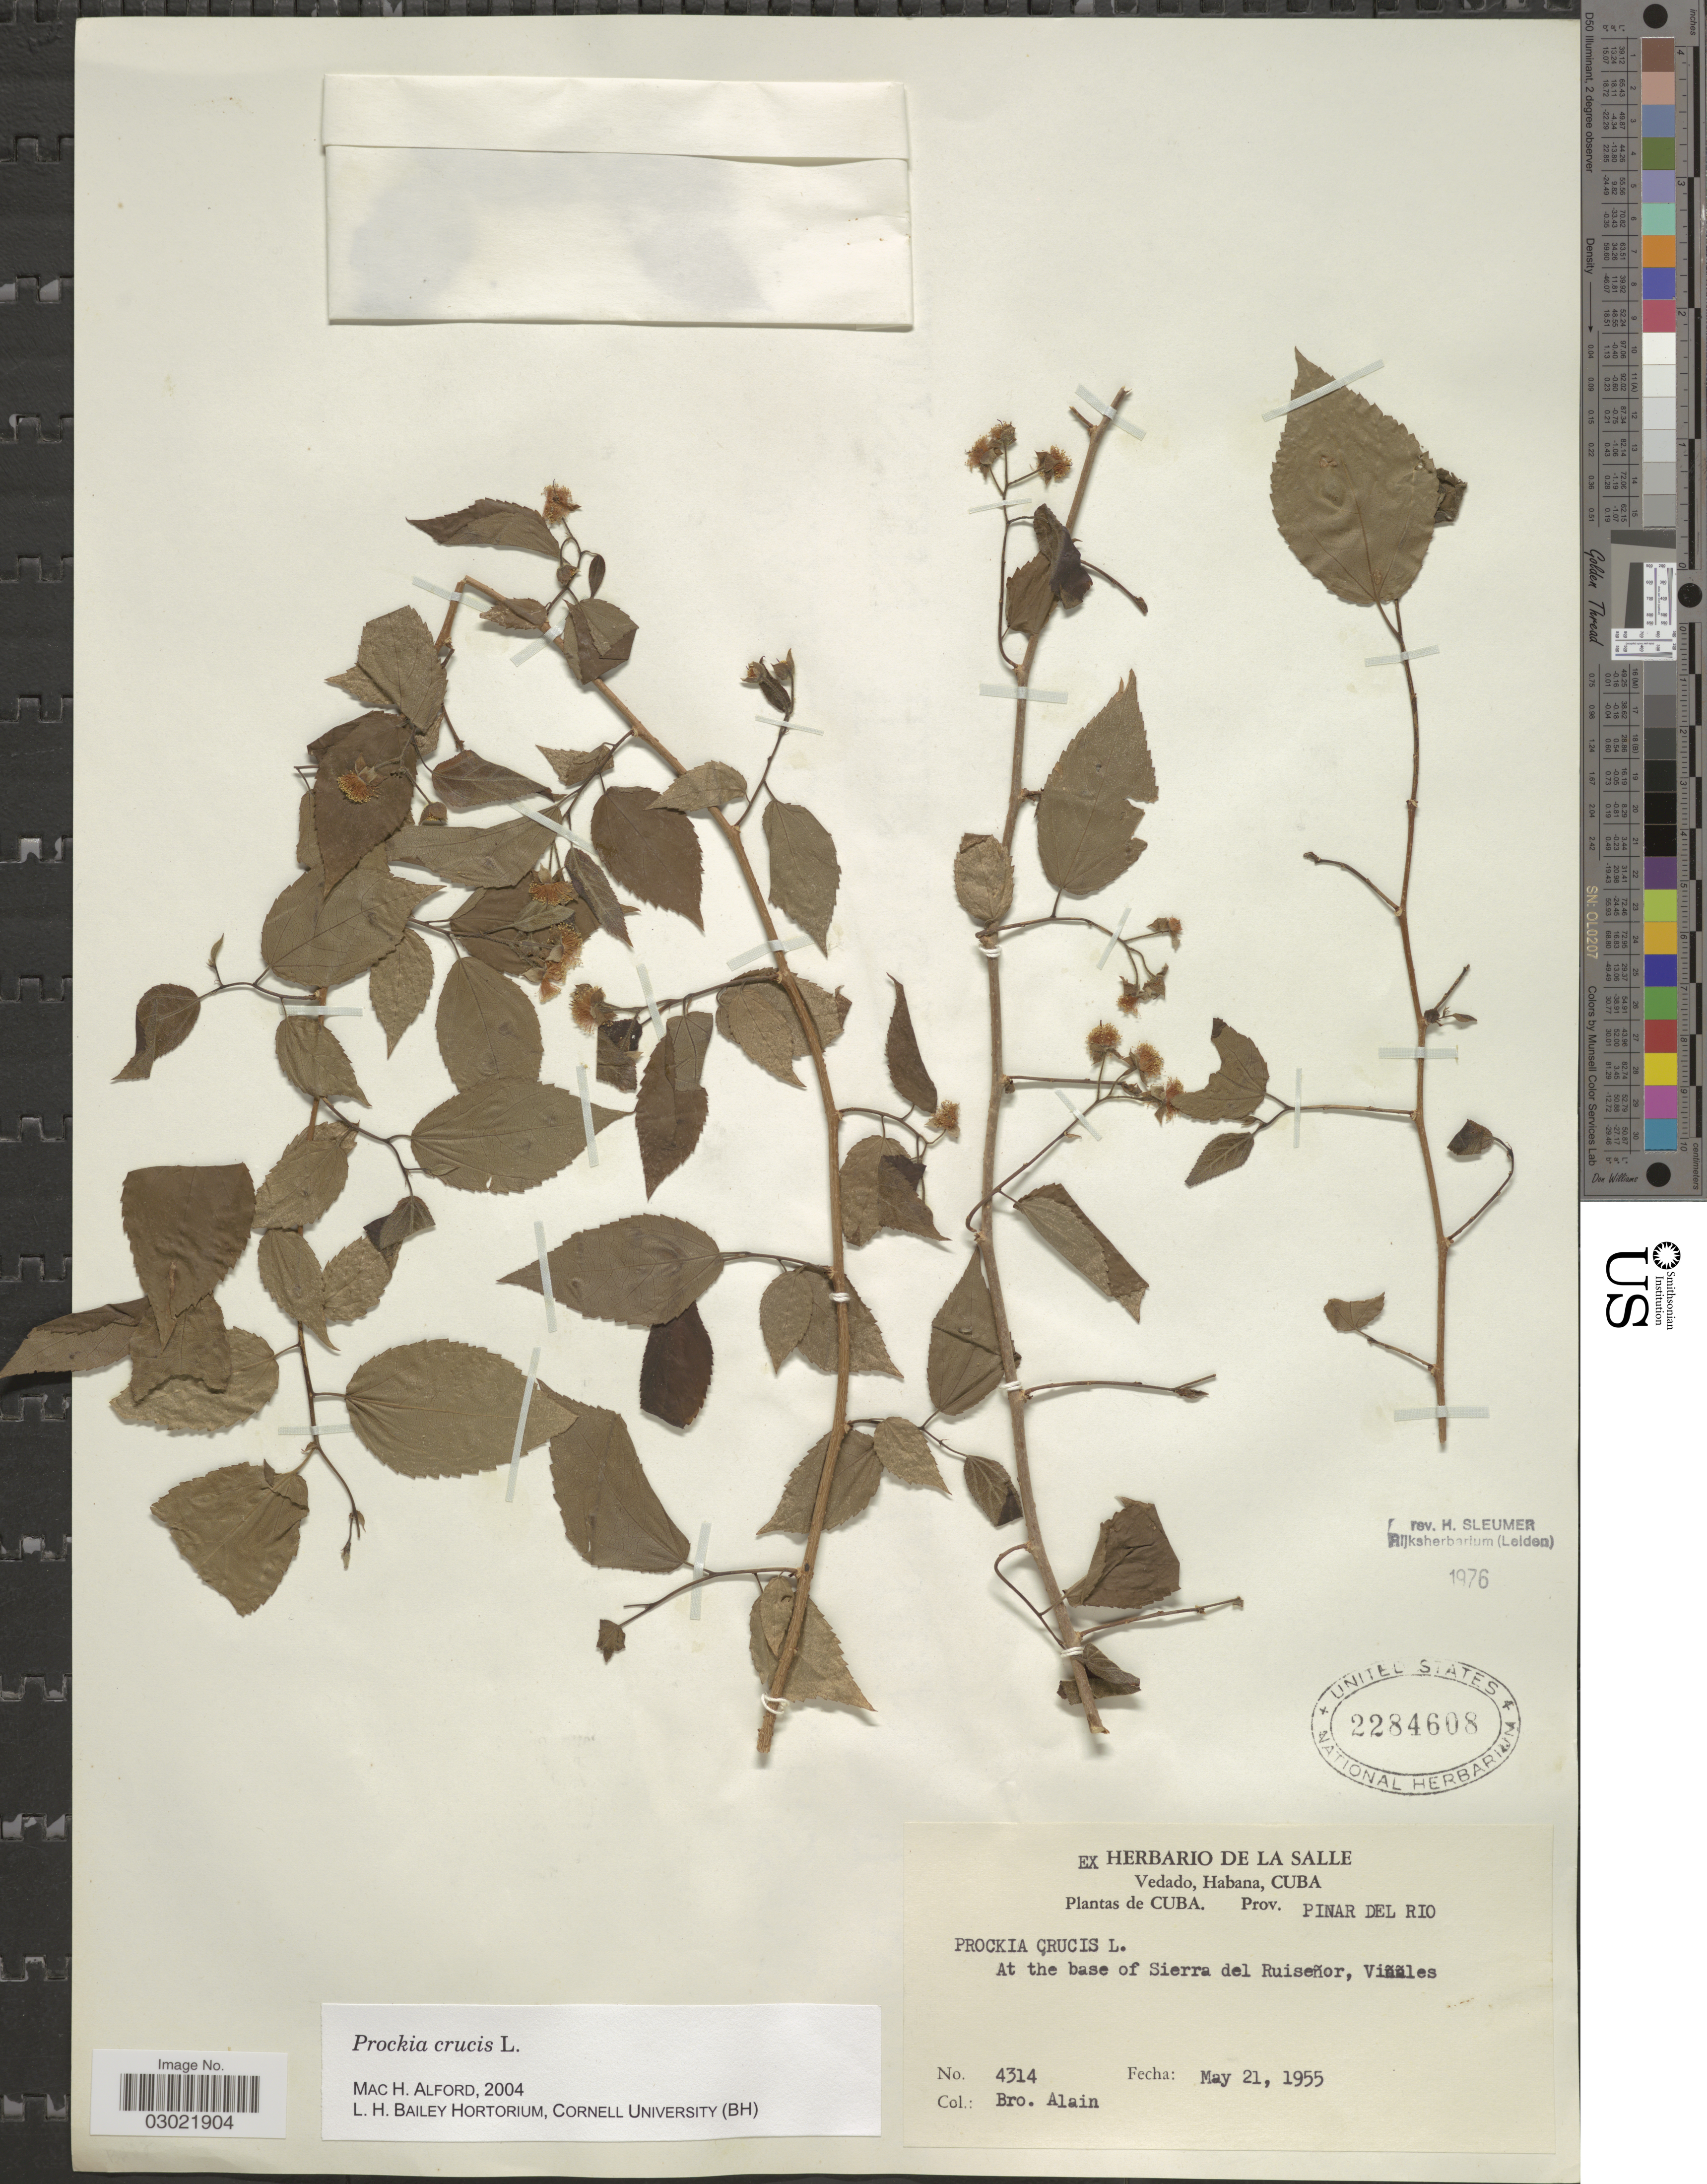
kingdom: Plantae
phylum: Tracheophyta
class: Magnoliopsida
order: Malpighiales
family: Salicaceae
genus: Prockia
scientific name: Prockia crucis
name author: P. Browne ex L.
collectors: A. H. Liogier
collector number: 4314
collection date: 1955-05-21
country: Cuba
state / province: Pinar del Río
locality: At the base of Sierra del Ruiseñor, Viñales.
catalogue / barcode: US 2284608